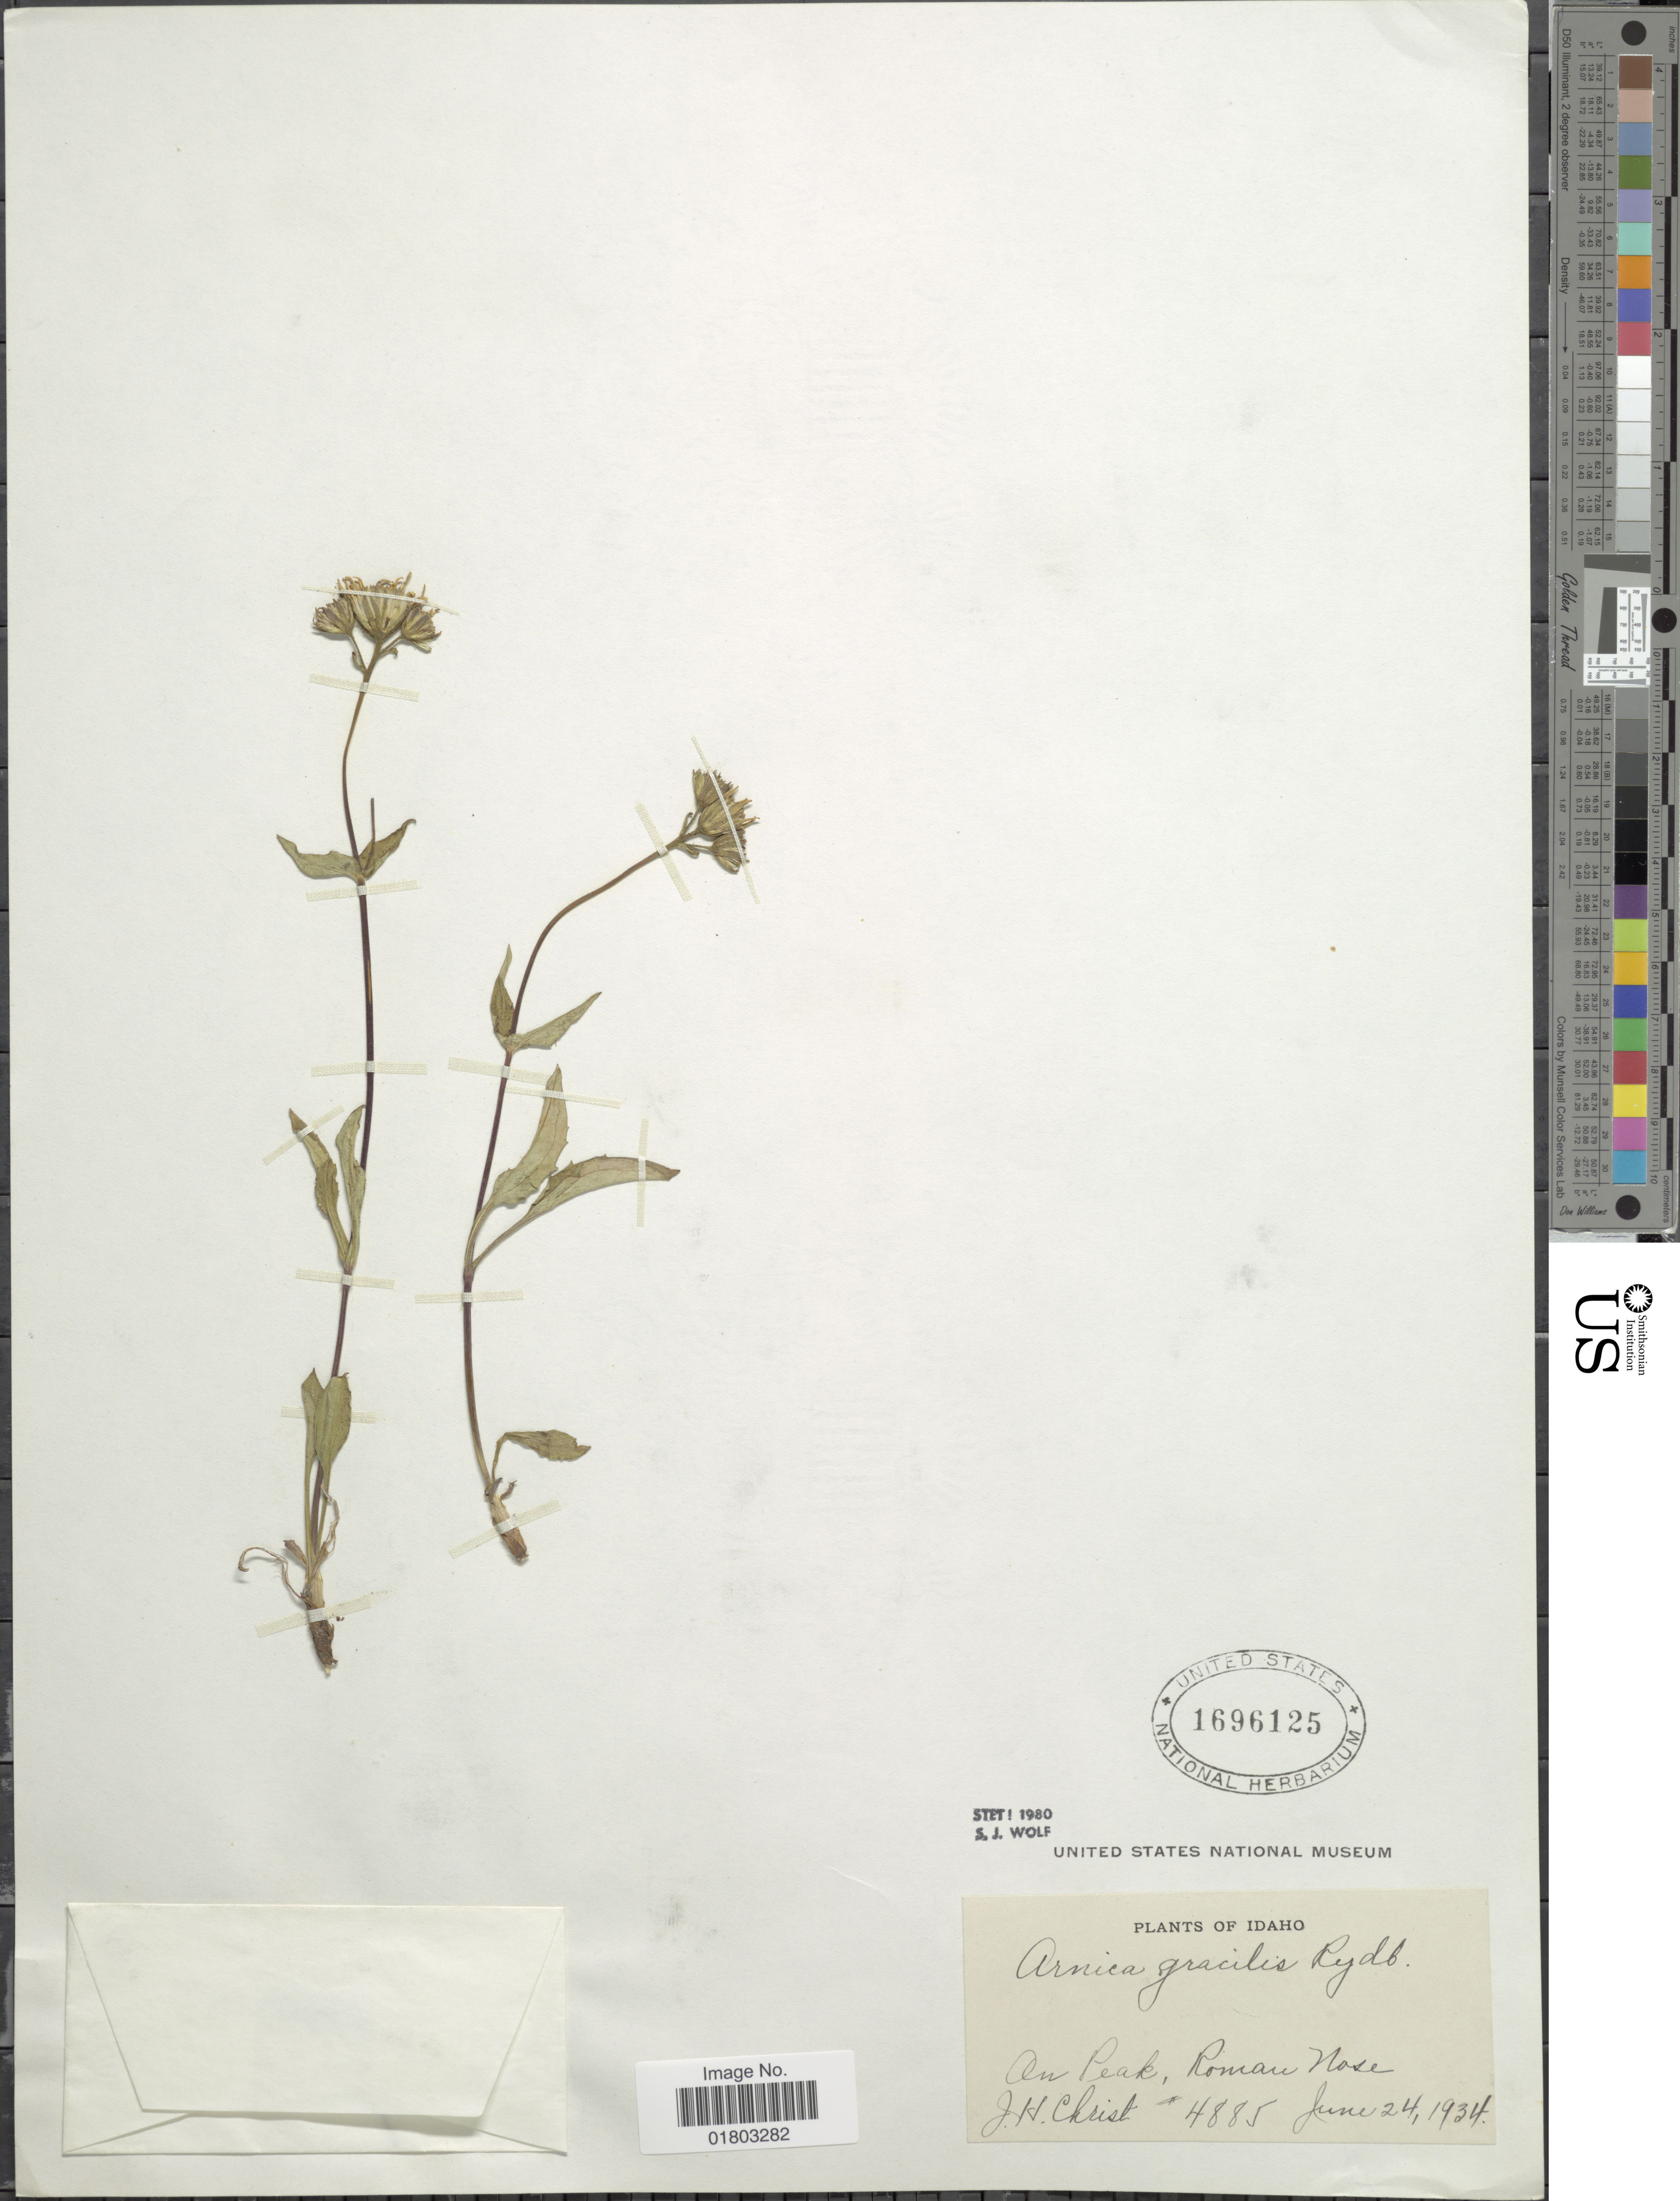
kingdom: Plantae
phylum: Tracheophyta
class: Magnoliopsida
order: Asterales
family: Asteraceae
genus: Arnica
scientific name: Arnica gracilis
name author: Rydb.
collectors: J. H. Christ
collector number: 4885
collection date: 1934-06-24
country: United States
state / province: Idaho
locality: On Peak, Roman Nose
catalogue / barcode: US 1696125